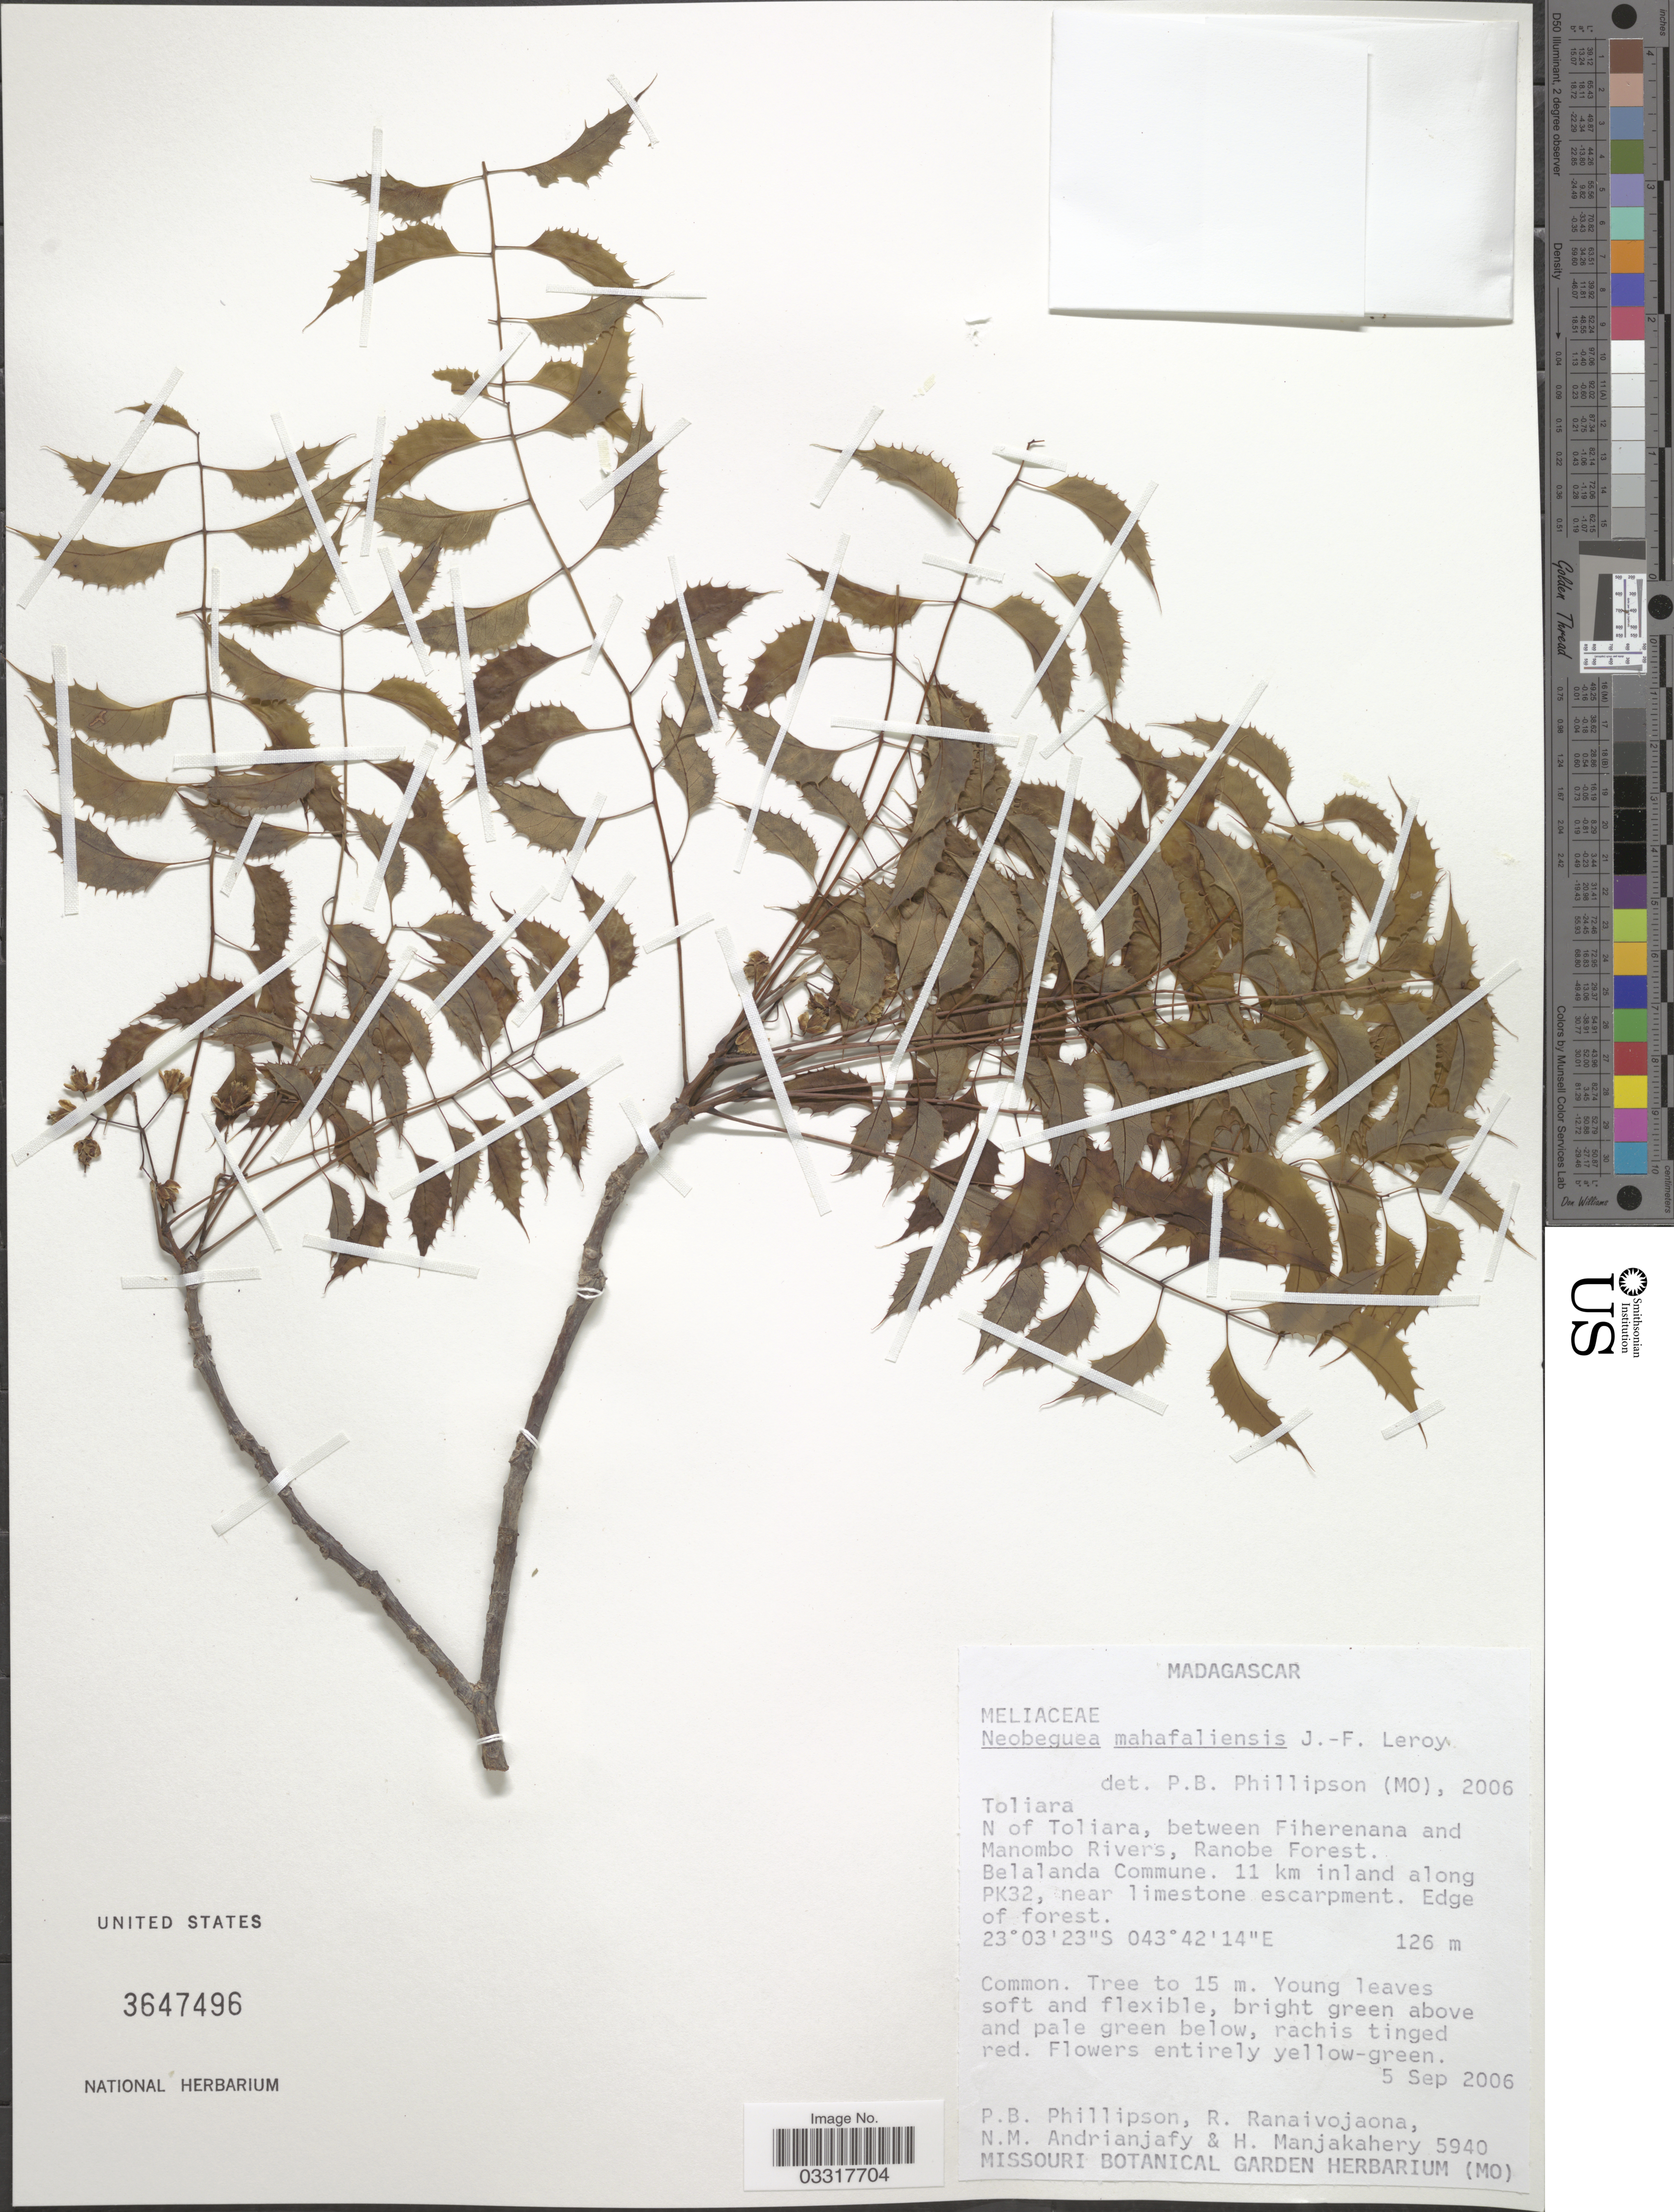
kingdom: Plantae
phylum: Tracheophyta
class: Magnoliopsida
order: Sapindales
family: Meliaceae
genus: Neobeguea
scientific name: Neobeguea mahafaliensis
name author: J.-F. Leroy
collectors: P. B. Phillipson, R. Ranaivojaona, N. M. Andrianjafy & H. N. Manjakahery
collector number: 5940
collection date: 2006-09-05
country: Madagascar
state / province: Atsimo-Andrefana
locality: N of Toliara, between Fiherenana and Manombo Rivers, Ranobe Forest. Belalanda Commune. 11 km inland along PK32.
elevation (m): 126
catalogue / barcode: US 3647496